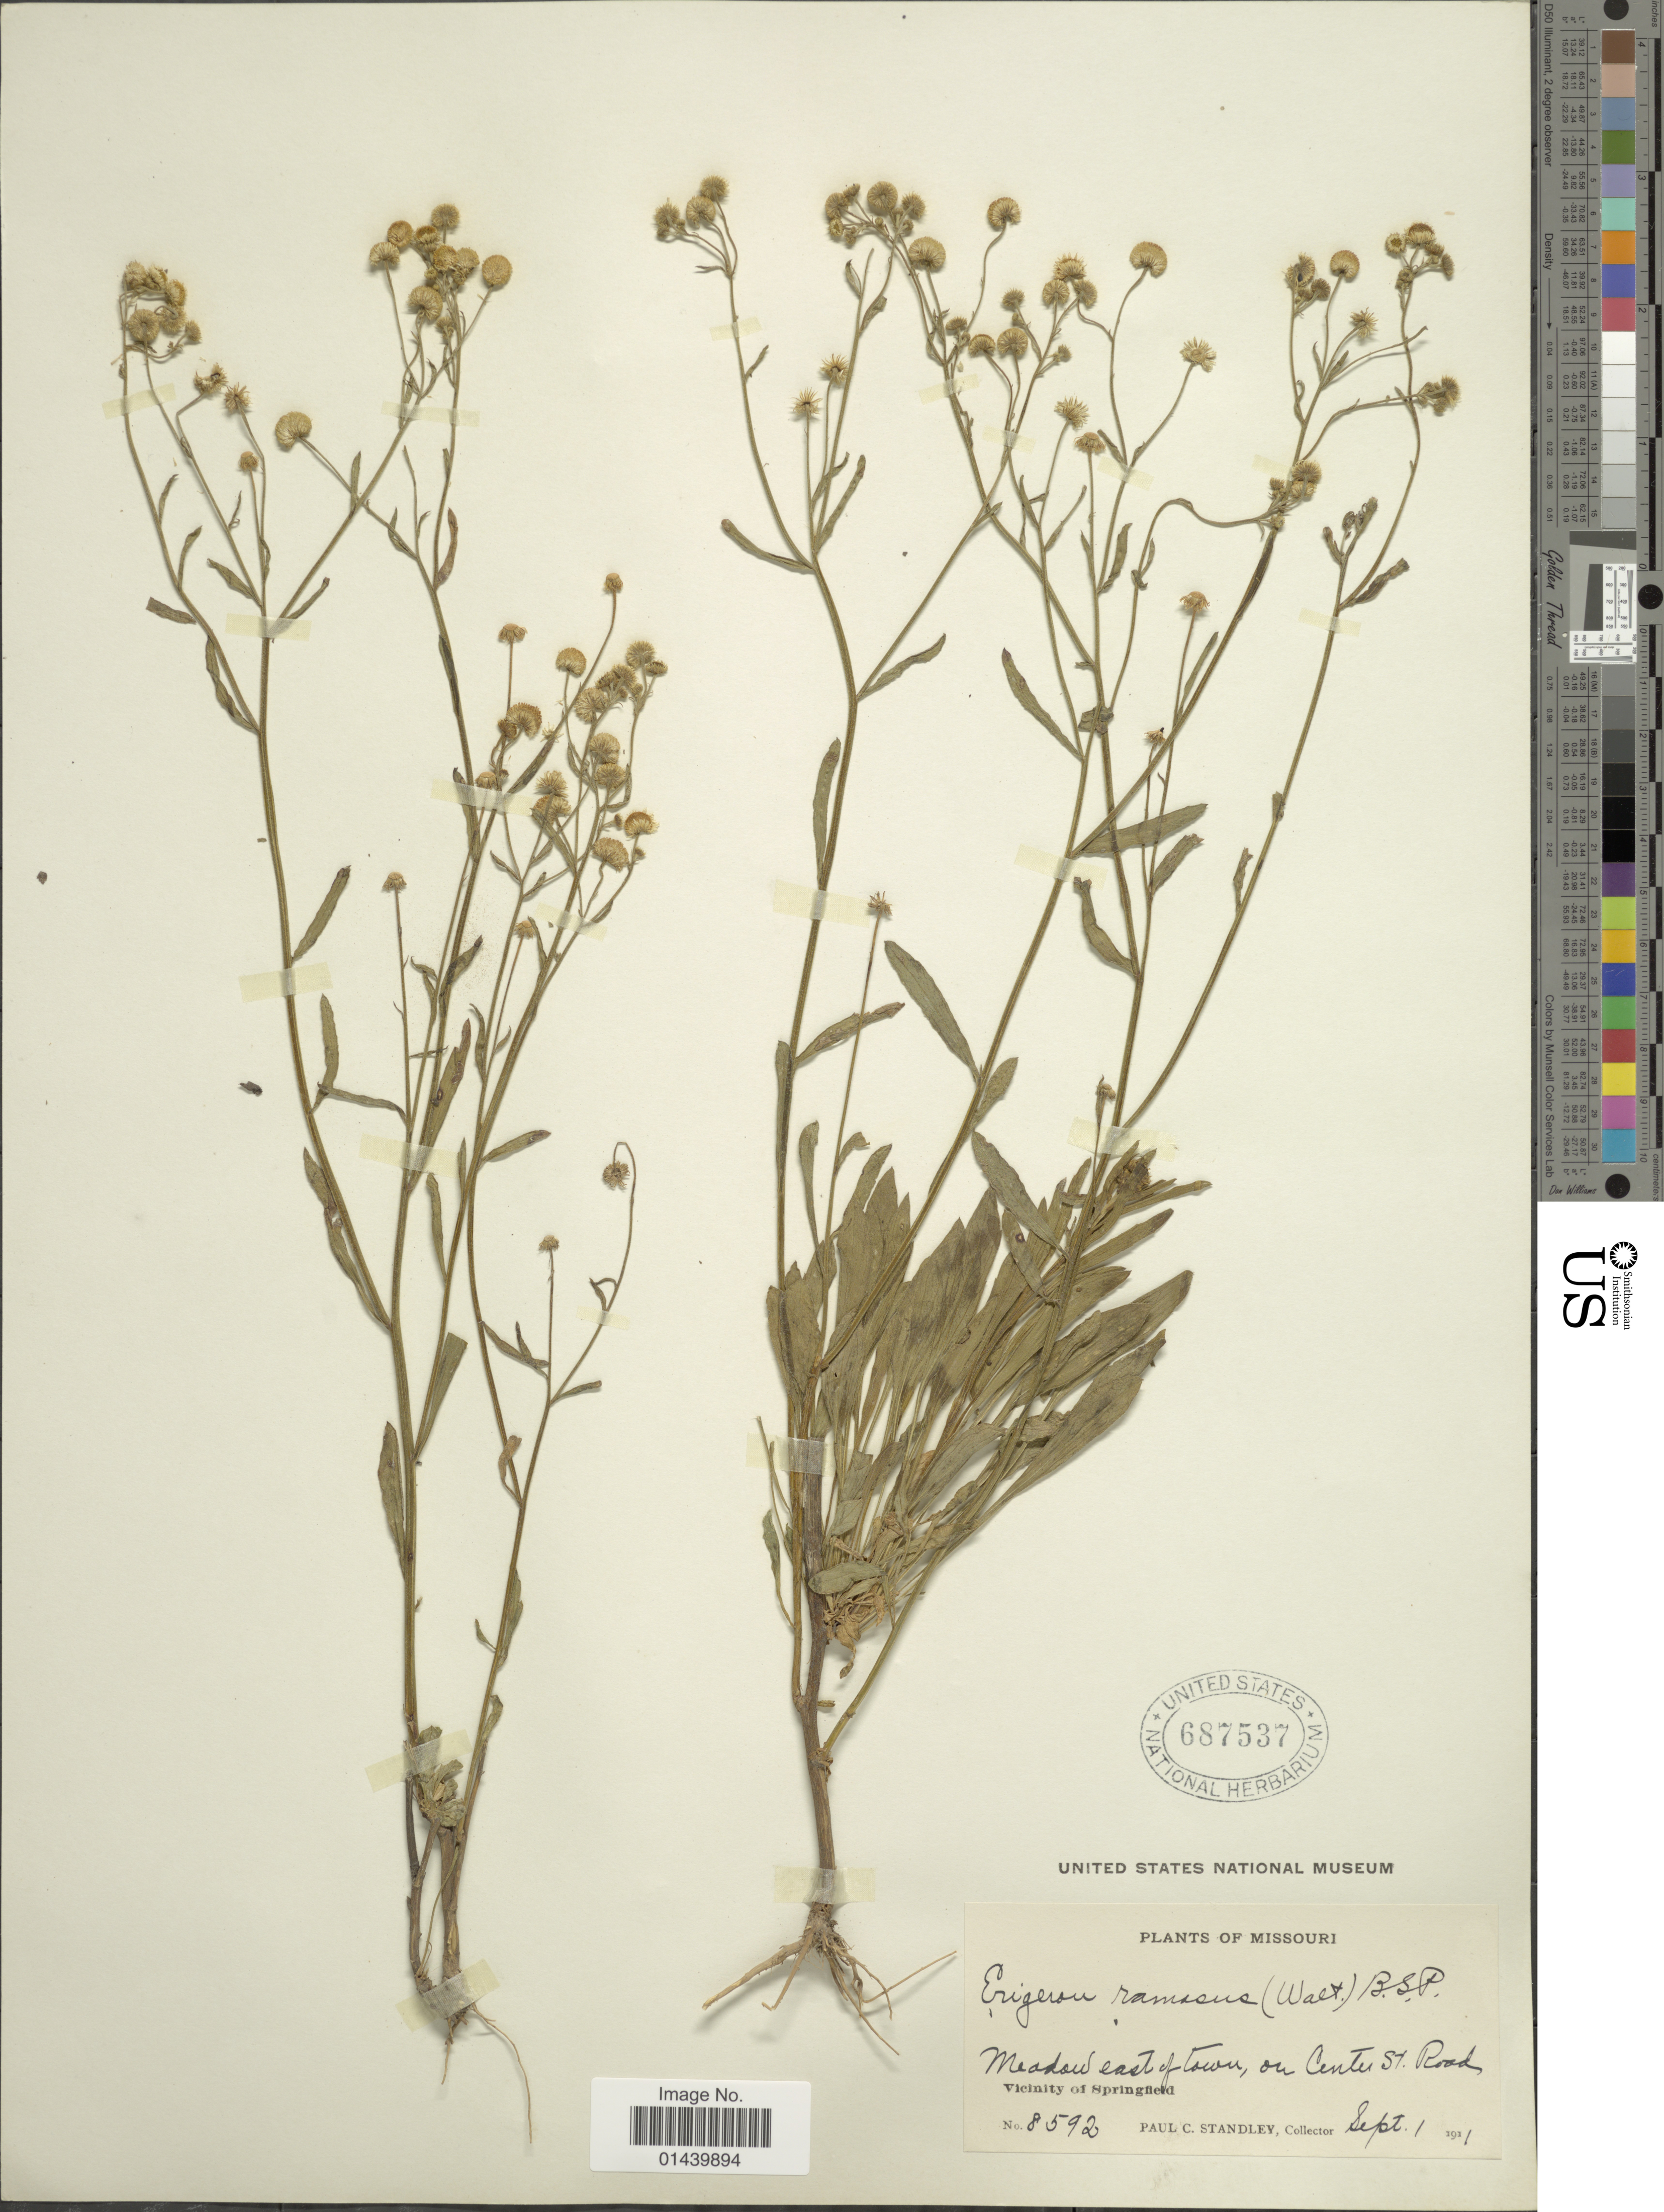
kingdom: Plantae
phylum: Tracheophyta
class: Magnoliopsida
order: Asterales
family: Asteraceae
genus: Erigeron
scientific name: Erigeron strigosus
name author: Muhl. ex Willd.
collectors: P. C. Standley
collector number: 8592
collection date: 1911-09-01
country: United States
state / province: Missouri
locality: Meadow east of town, on Center St. Road. Vicinity of Springfield.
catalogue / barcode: US 687537